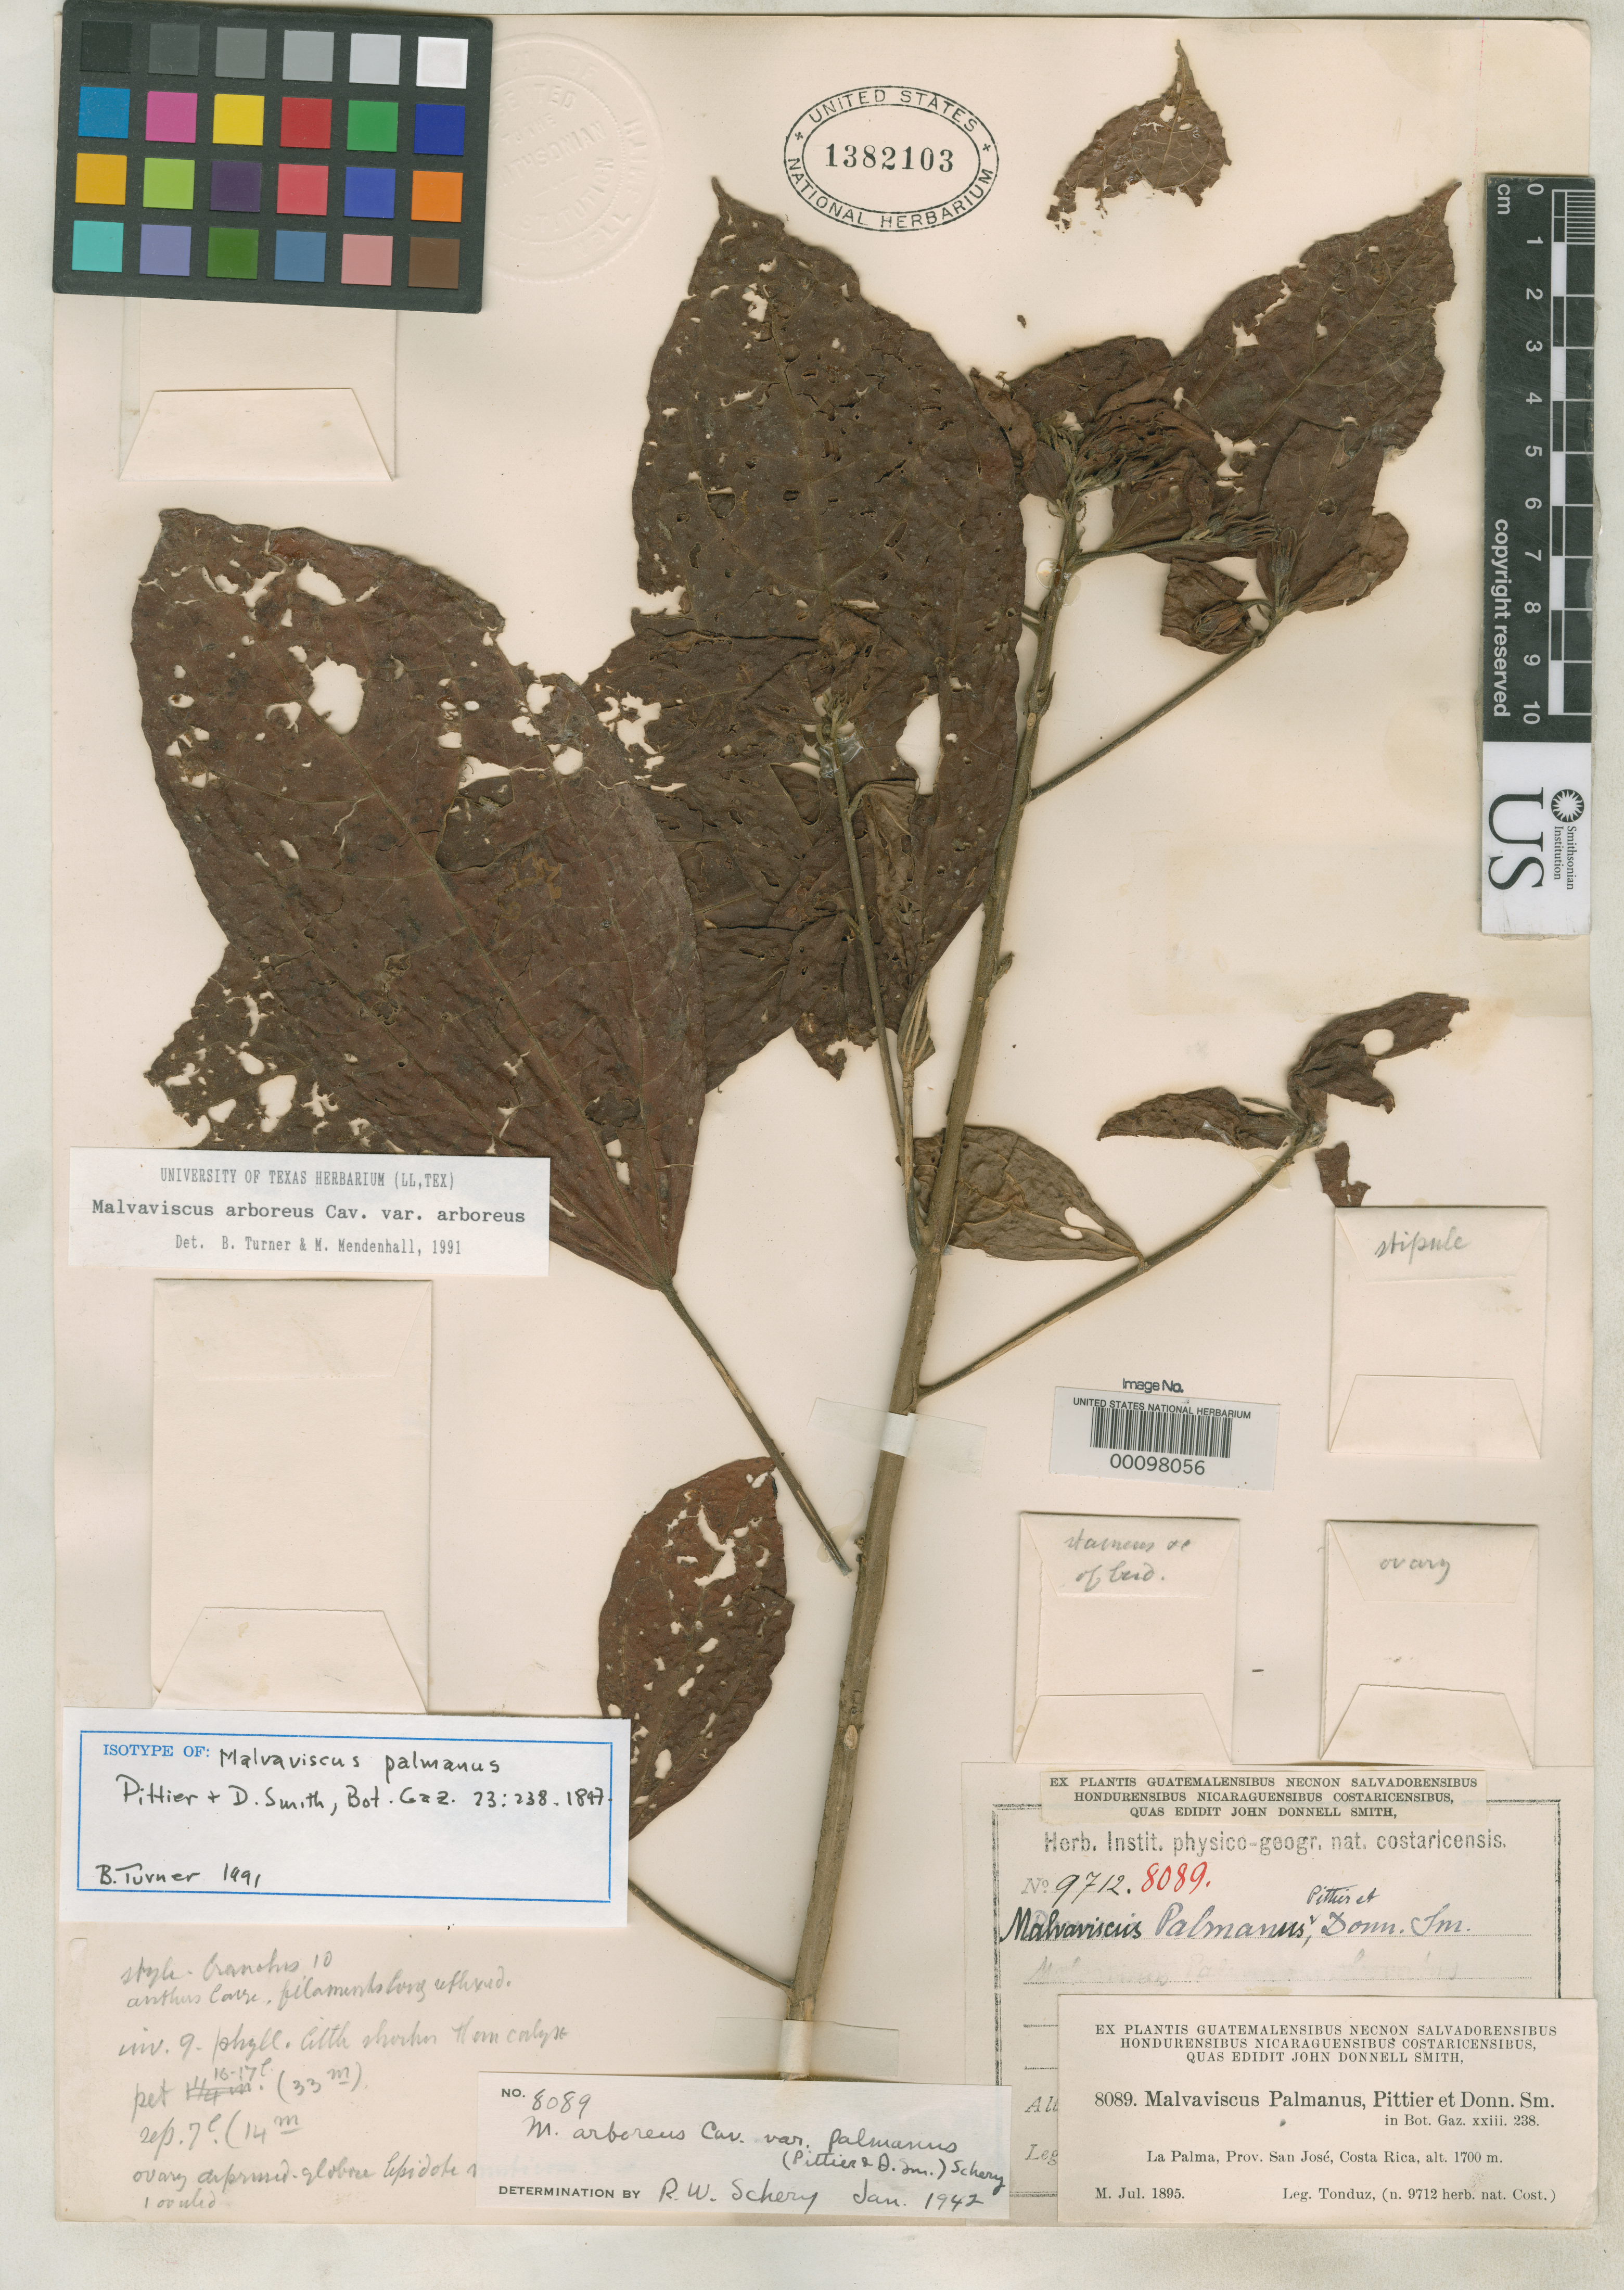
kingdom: Plantae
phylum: Tracheophyta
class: Magnoliopsida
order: Malvales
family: Malvaceae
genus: Malvaviscus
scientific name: Malvaviscus palmanus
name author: Pittier & Donn. Sm.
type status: Isotype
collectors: A. Tonduz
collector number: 9712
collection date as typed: Jul 1895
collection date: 1895-07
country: Costa Rica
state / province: San José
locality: La Palma.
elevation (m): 1700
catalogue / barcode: US 1382103